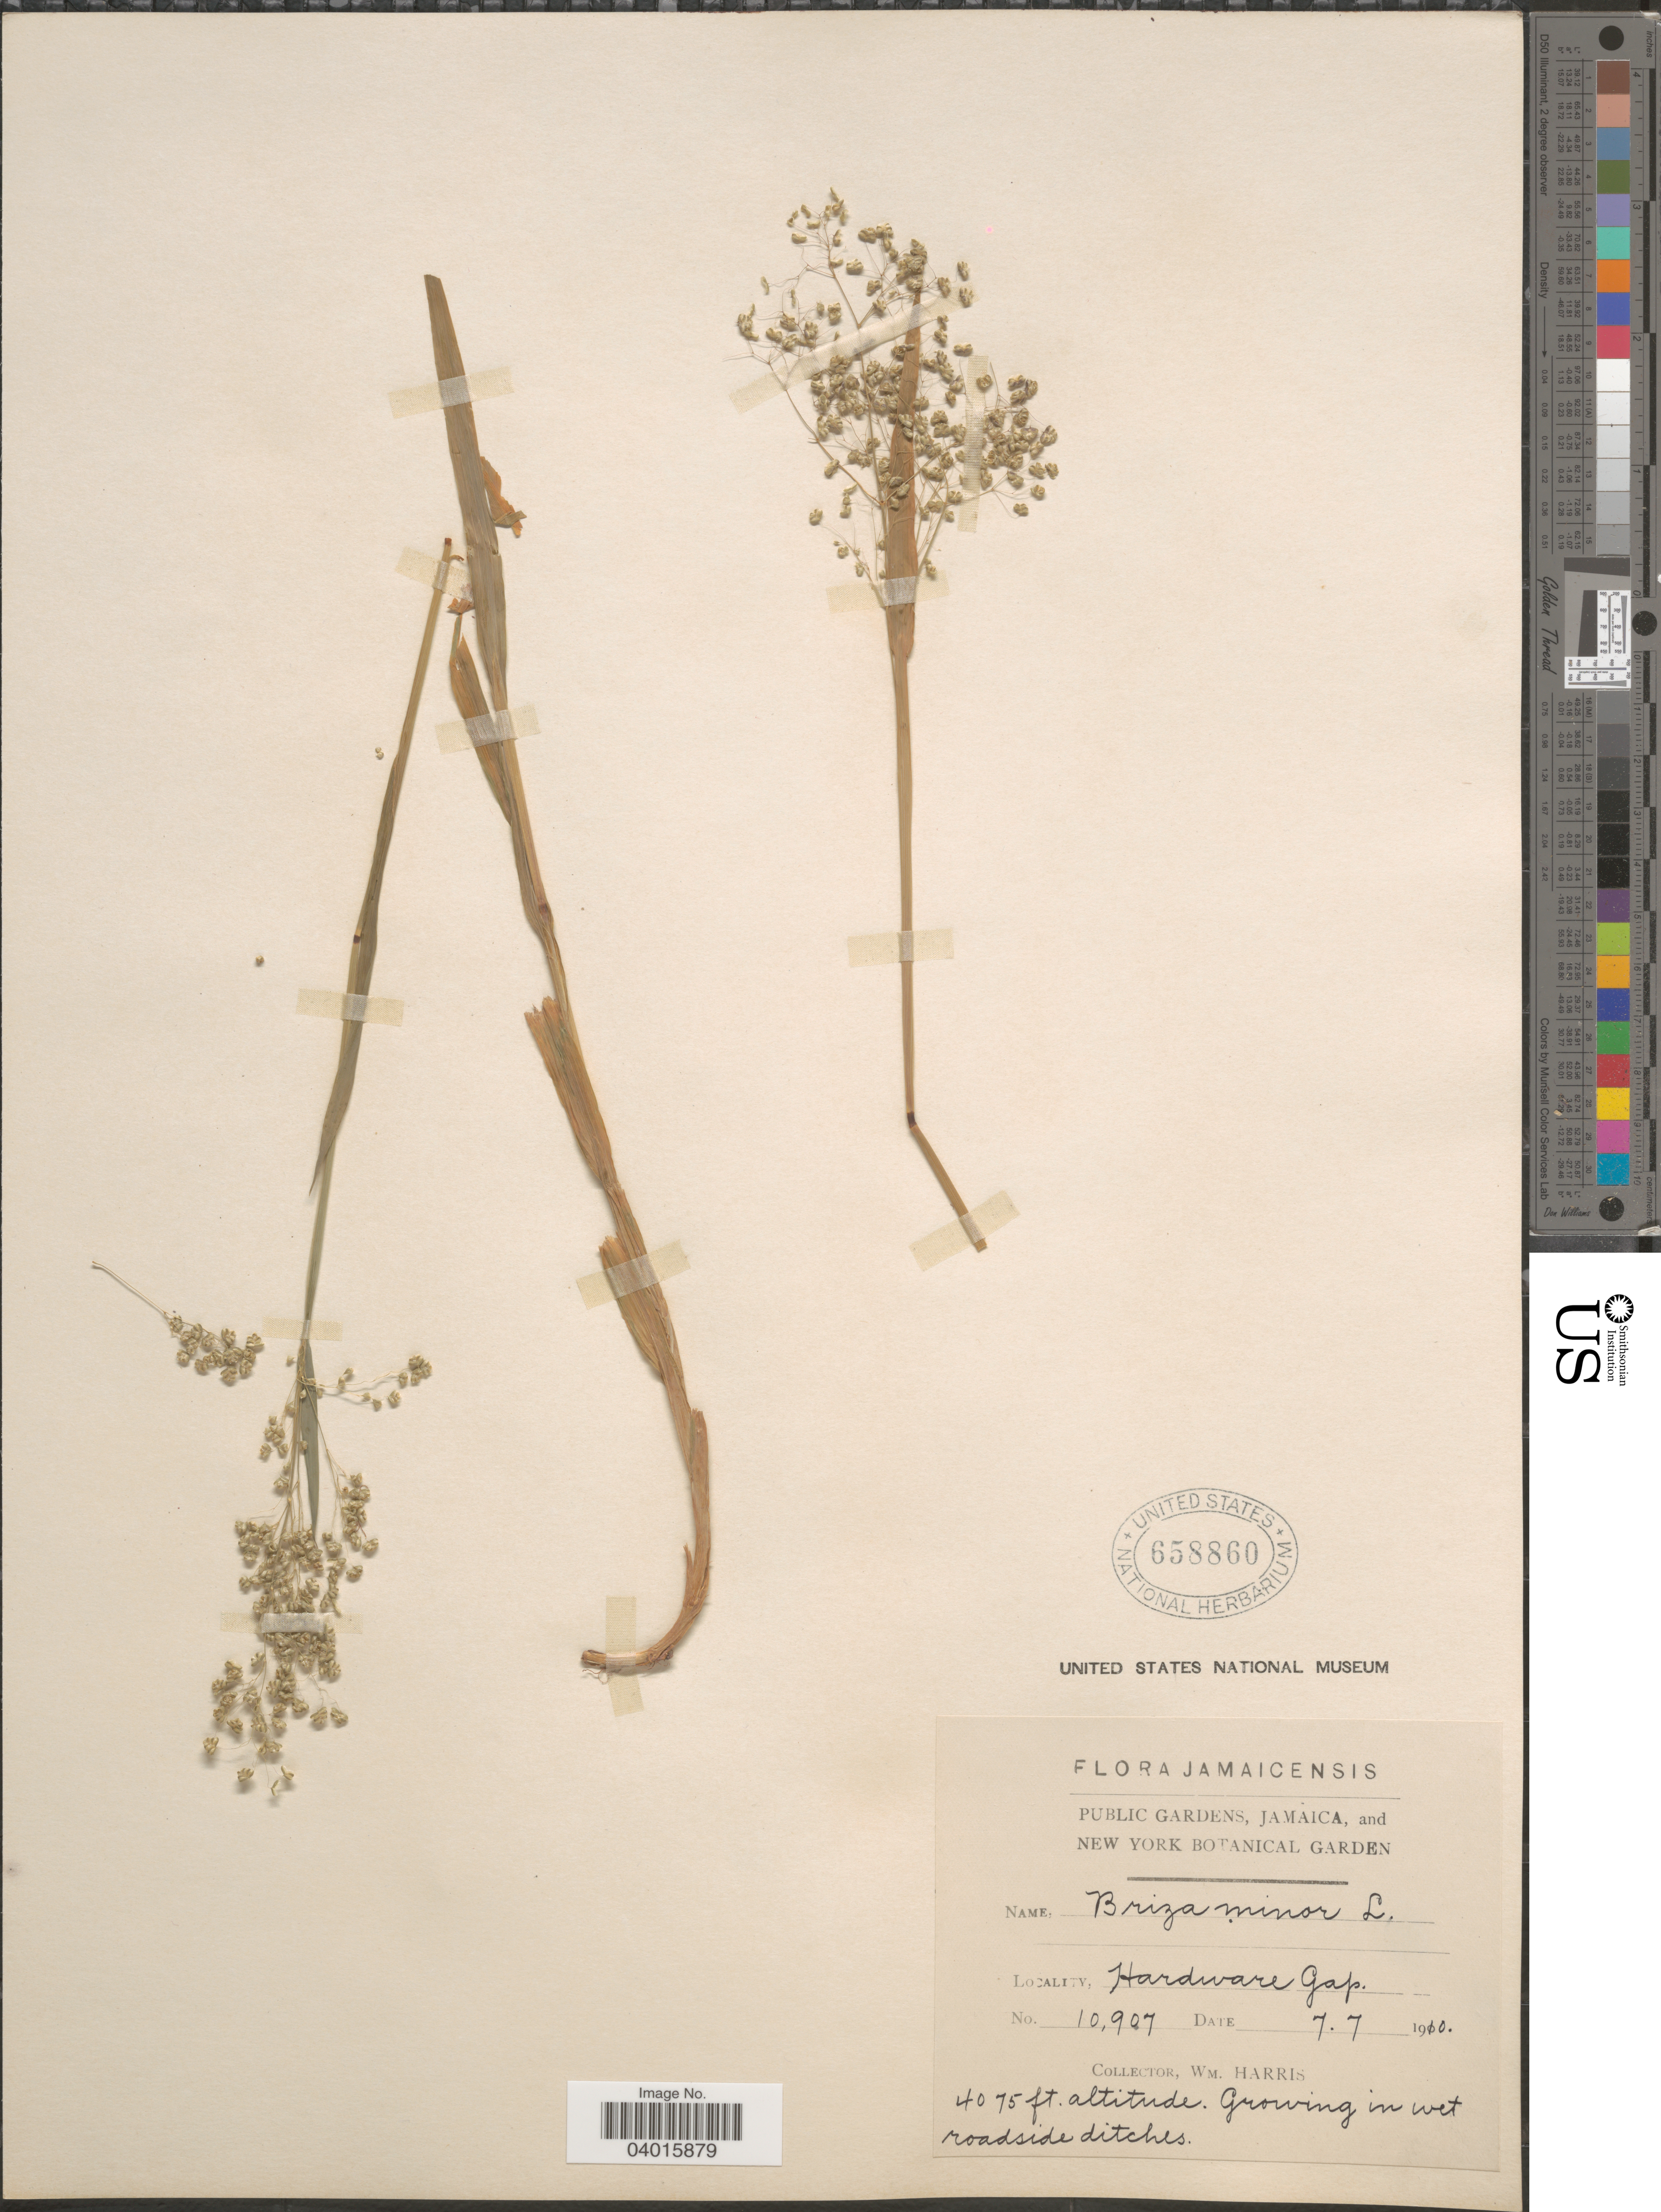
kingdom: Plantae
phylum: Tracheophyta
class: Liliopsida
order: Poales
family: Poaceae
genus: Briza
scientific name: Briza minor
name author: L.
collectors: W. H. Harris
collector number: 10907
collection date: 1910-07-07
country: Jamaica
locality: Hardware Gap.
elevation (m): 1242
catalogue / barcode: US 658860